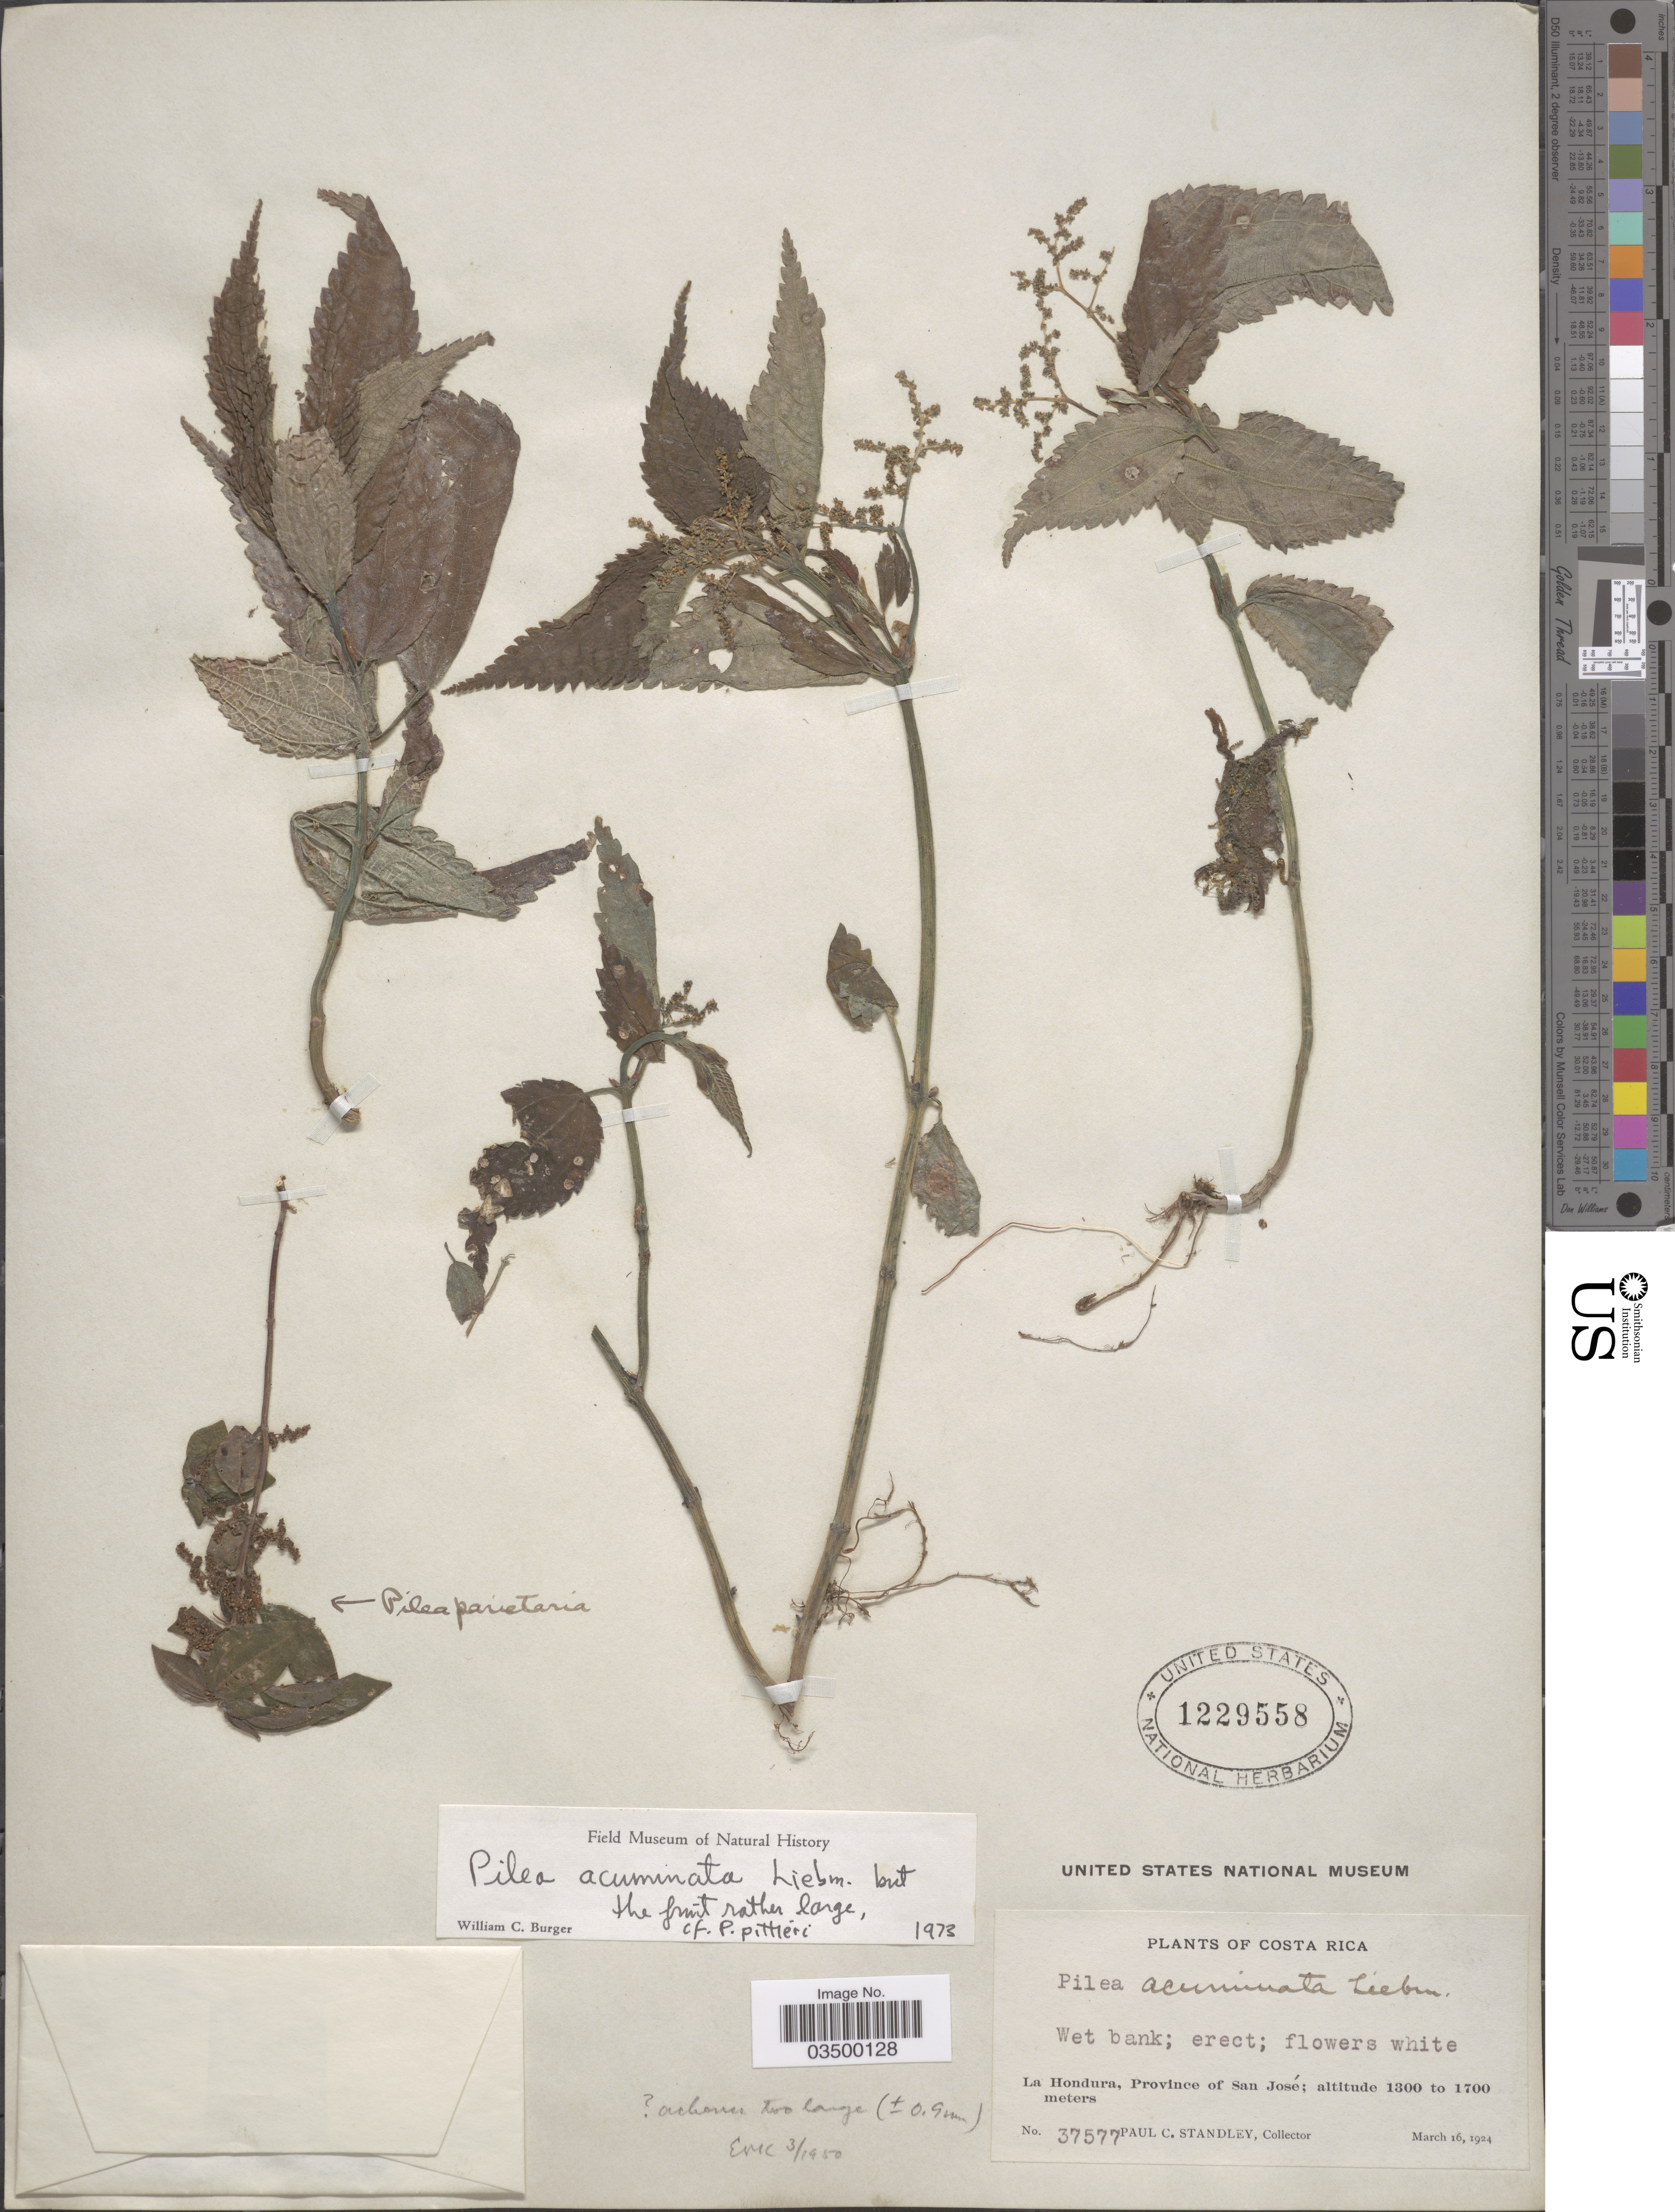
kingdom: Plantae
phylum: Tracheophyta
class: Magnoliopsida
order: Rosales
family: Urticaceae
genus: Pilea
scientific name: Pilea acuminata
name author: Liebm.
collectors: P. C. Standley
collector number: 37577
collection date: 1924-03-16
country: Costa Rica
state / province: San José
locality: La Hondura.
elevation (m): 1300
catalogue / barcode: US 1229558